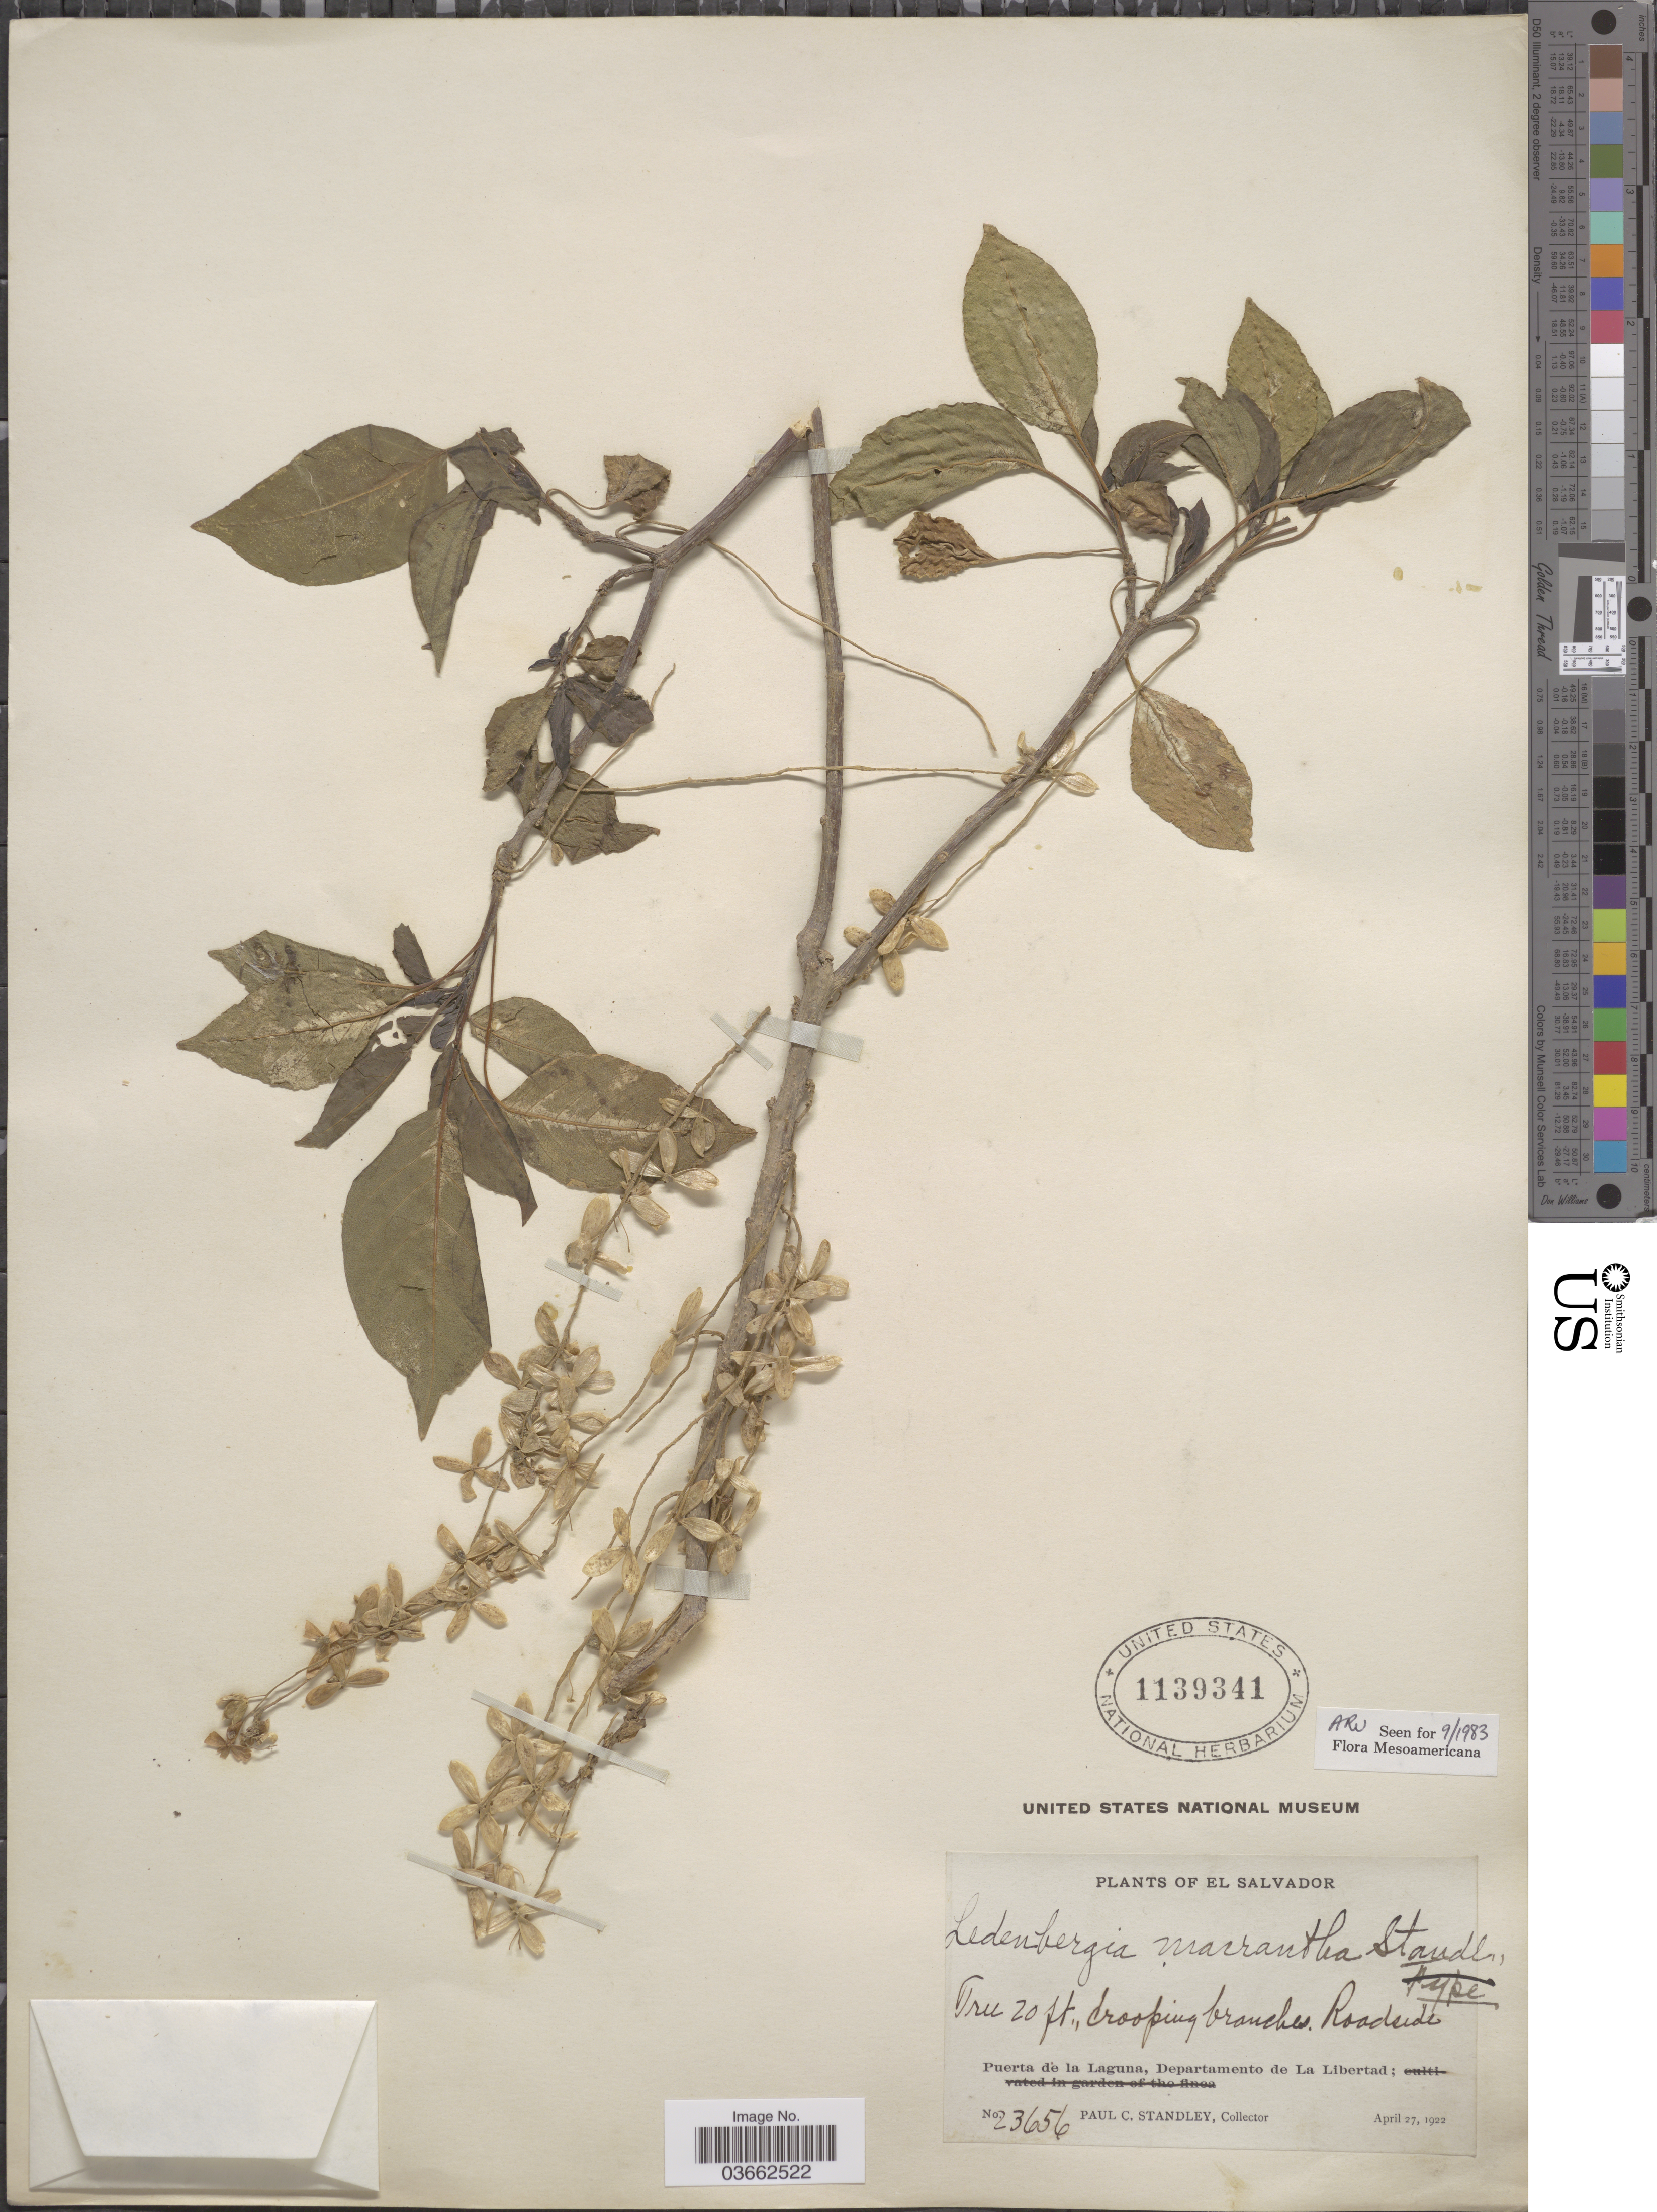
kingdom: Plantae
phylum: Tracheophyta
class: Magnoliopsida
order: Caryophyllales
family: Phytolaccaceae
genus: Flueckigera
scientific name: Flueckigera macrantha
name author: (Standl.) P. Wilson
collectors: P. C. Standley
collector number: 23656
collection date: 1922-04-27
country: El Salvador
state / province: La Libertad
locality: Puerta de la Laguna, Departamento de La Libertad.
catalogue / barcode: US 1139341